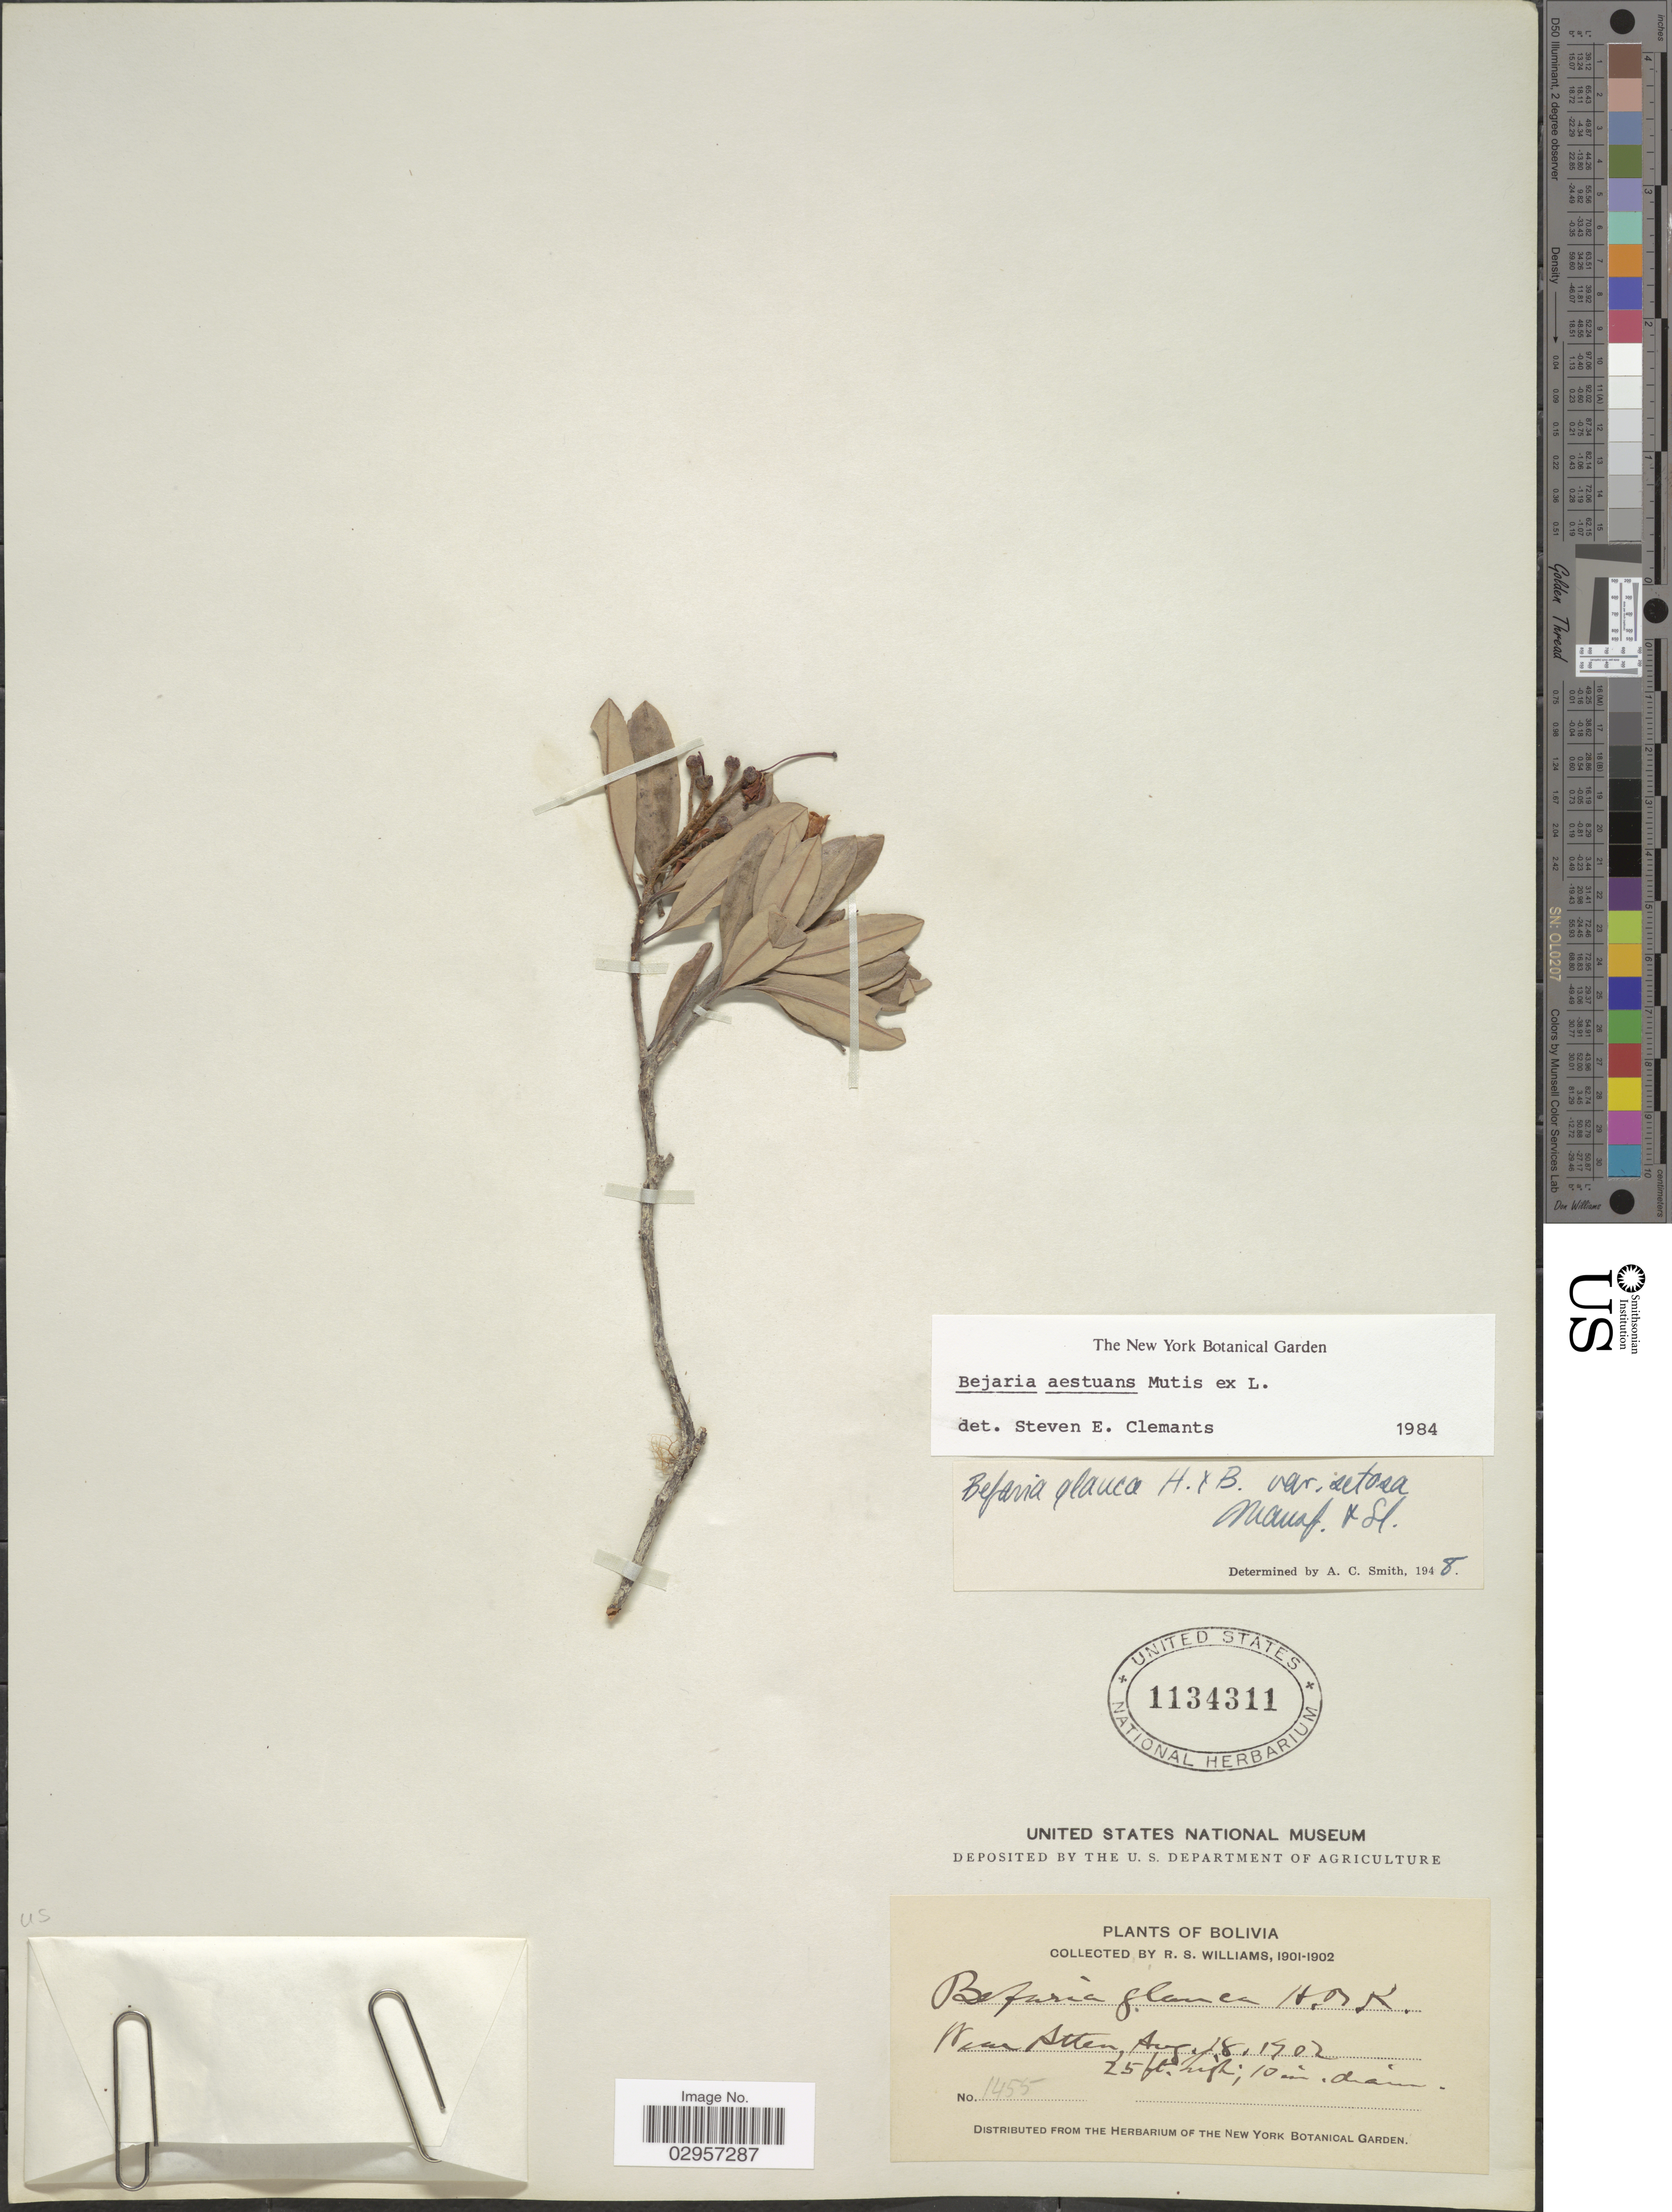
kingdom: Plantae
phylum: Tracheophyta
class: Magnoliopsida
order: Ericales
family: Ericaceae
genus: Befaria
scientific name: Befaria aestuans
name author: Mutis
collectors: R. S. Williams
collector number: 1455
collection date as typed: Aug. 18, 1902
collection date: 1902-08-18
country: Bolivia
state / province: La Paz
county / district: Franz Tamayo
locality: Near Atén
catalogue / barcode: US 1134311